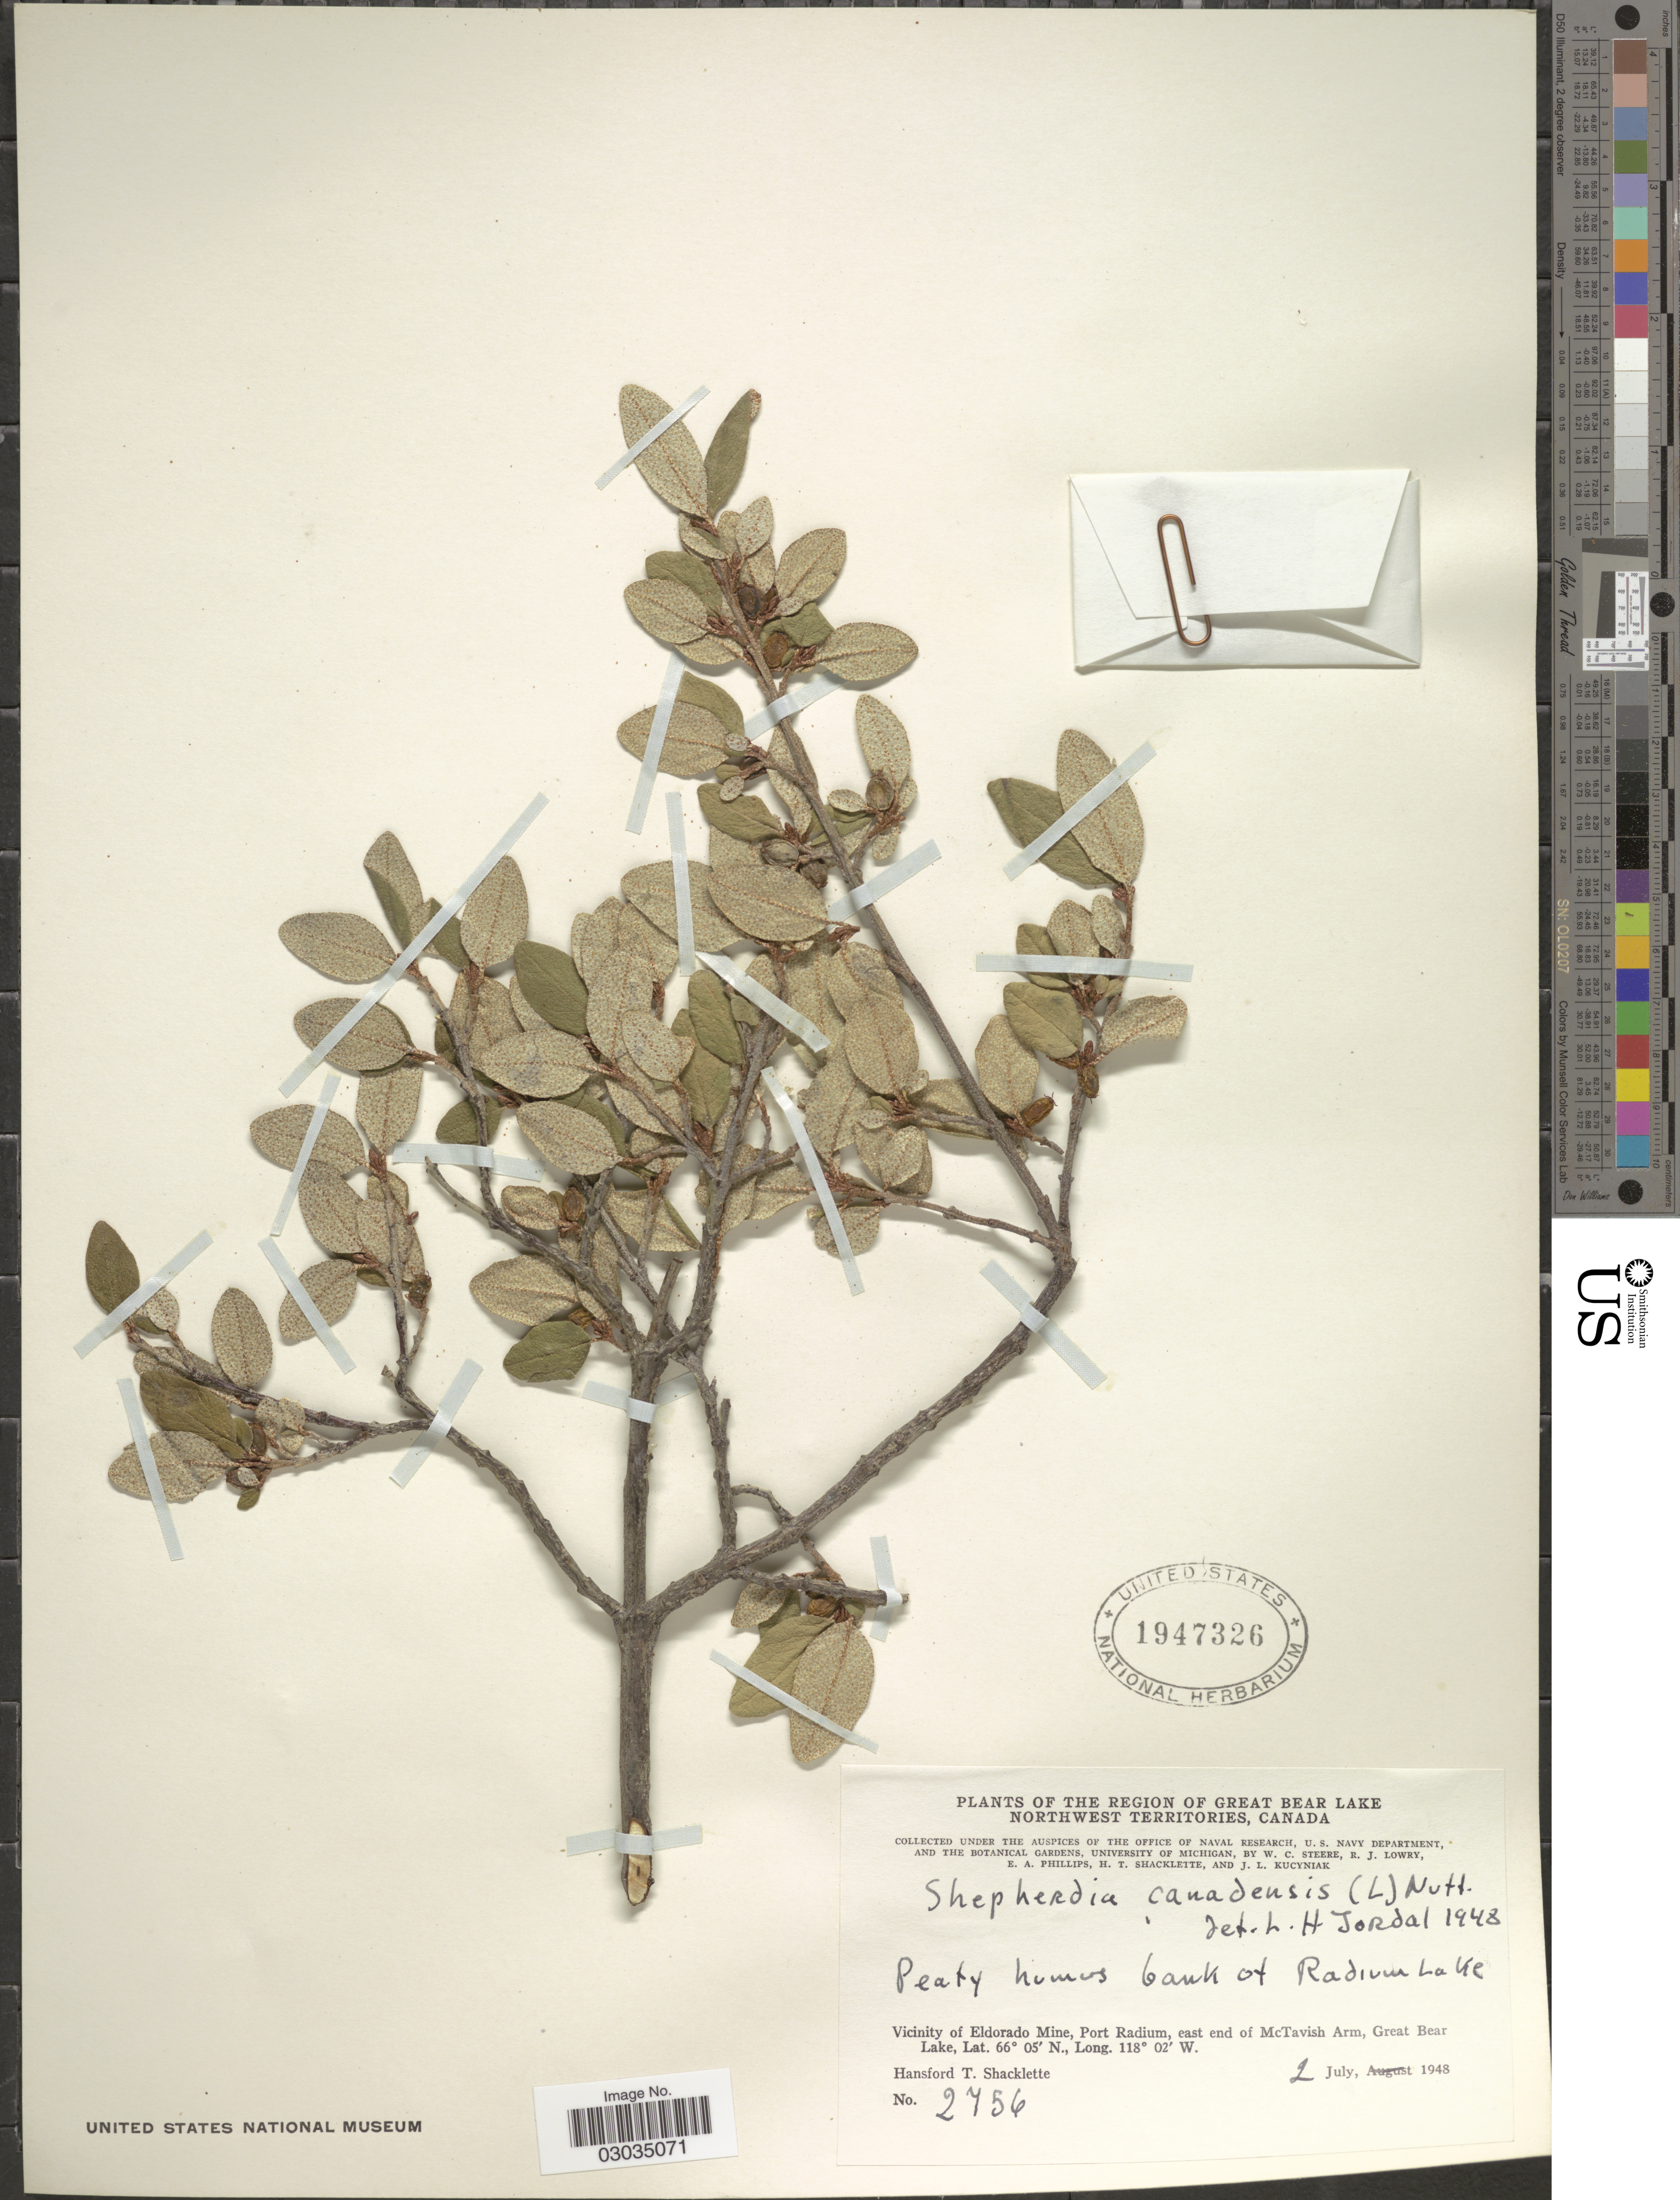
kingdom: Plantae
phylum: Tracheophyta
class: Magnoliopsida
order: Rosales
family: Elaeagnaceae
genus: Shepherdia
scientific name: Shepherdia canadensis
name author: (L.) Nutt.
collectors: H. Shacklette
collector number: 2756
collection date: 1948-07-02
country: Canada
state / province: Northwest Territories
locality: The Region of Great Bear Lake, Northwest Territories, Vicinity of Eldorado Mine, Port Radium, east end of McTavish Arm, Great Bear Lake.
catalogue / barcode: US 1947326